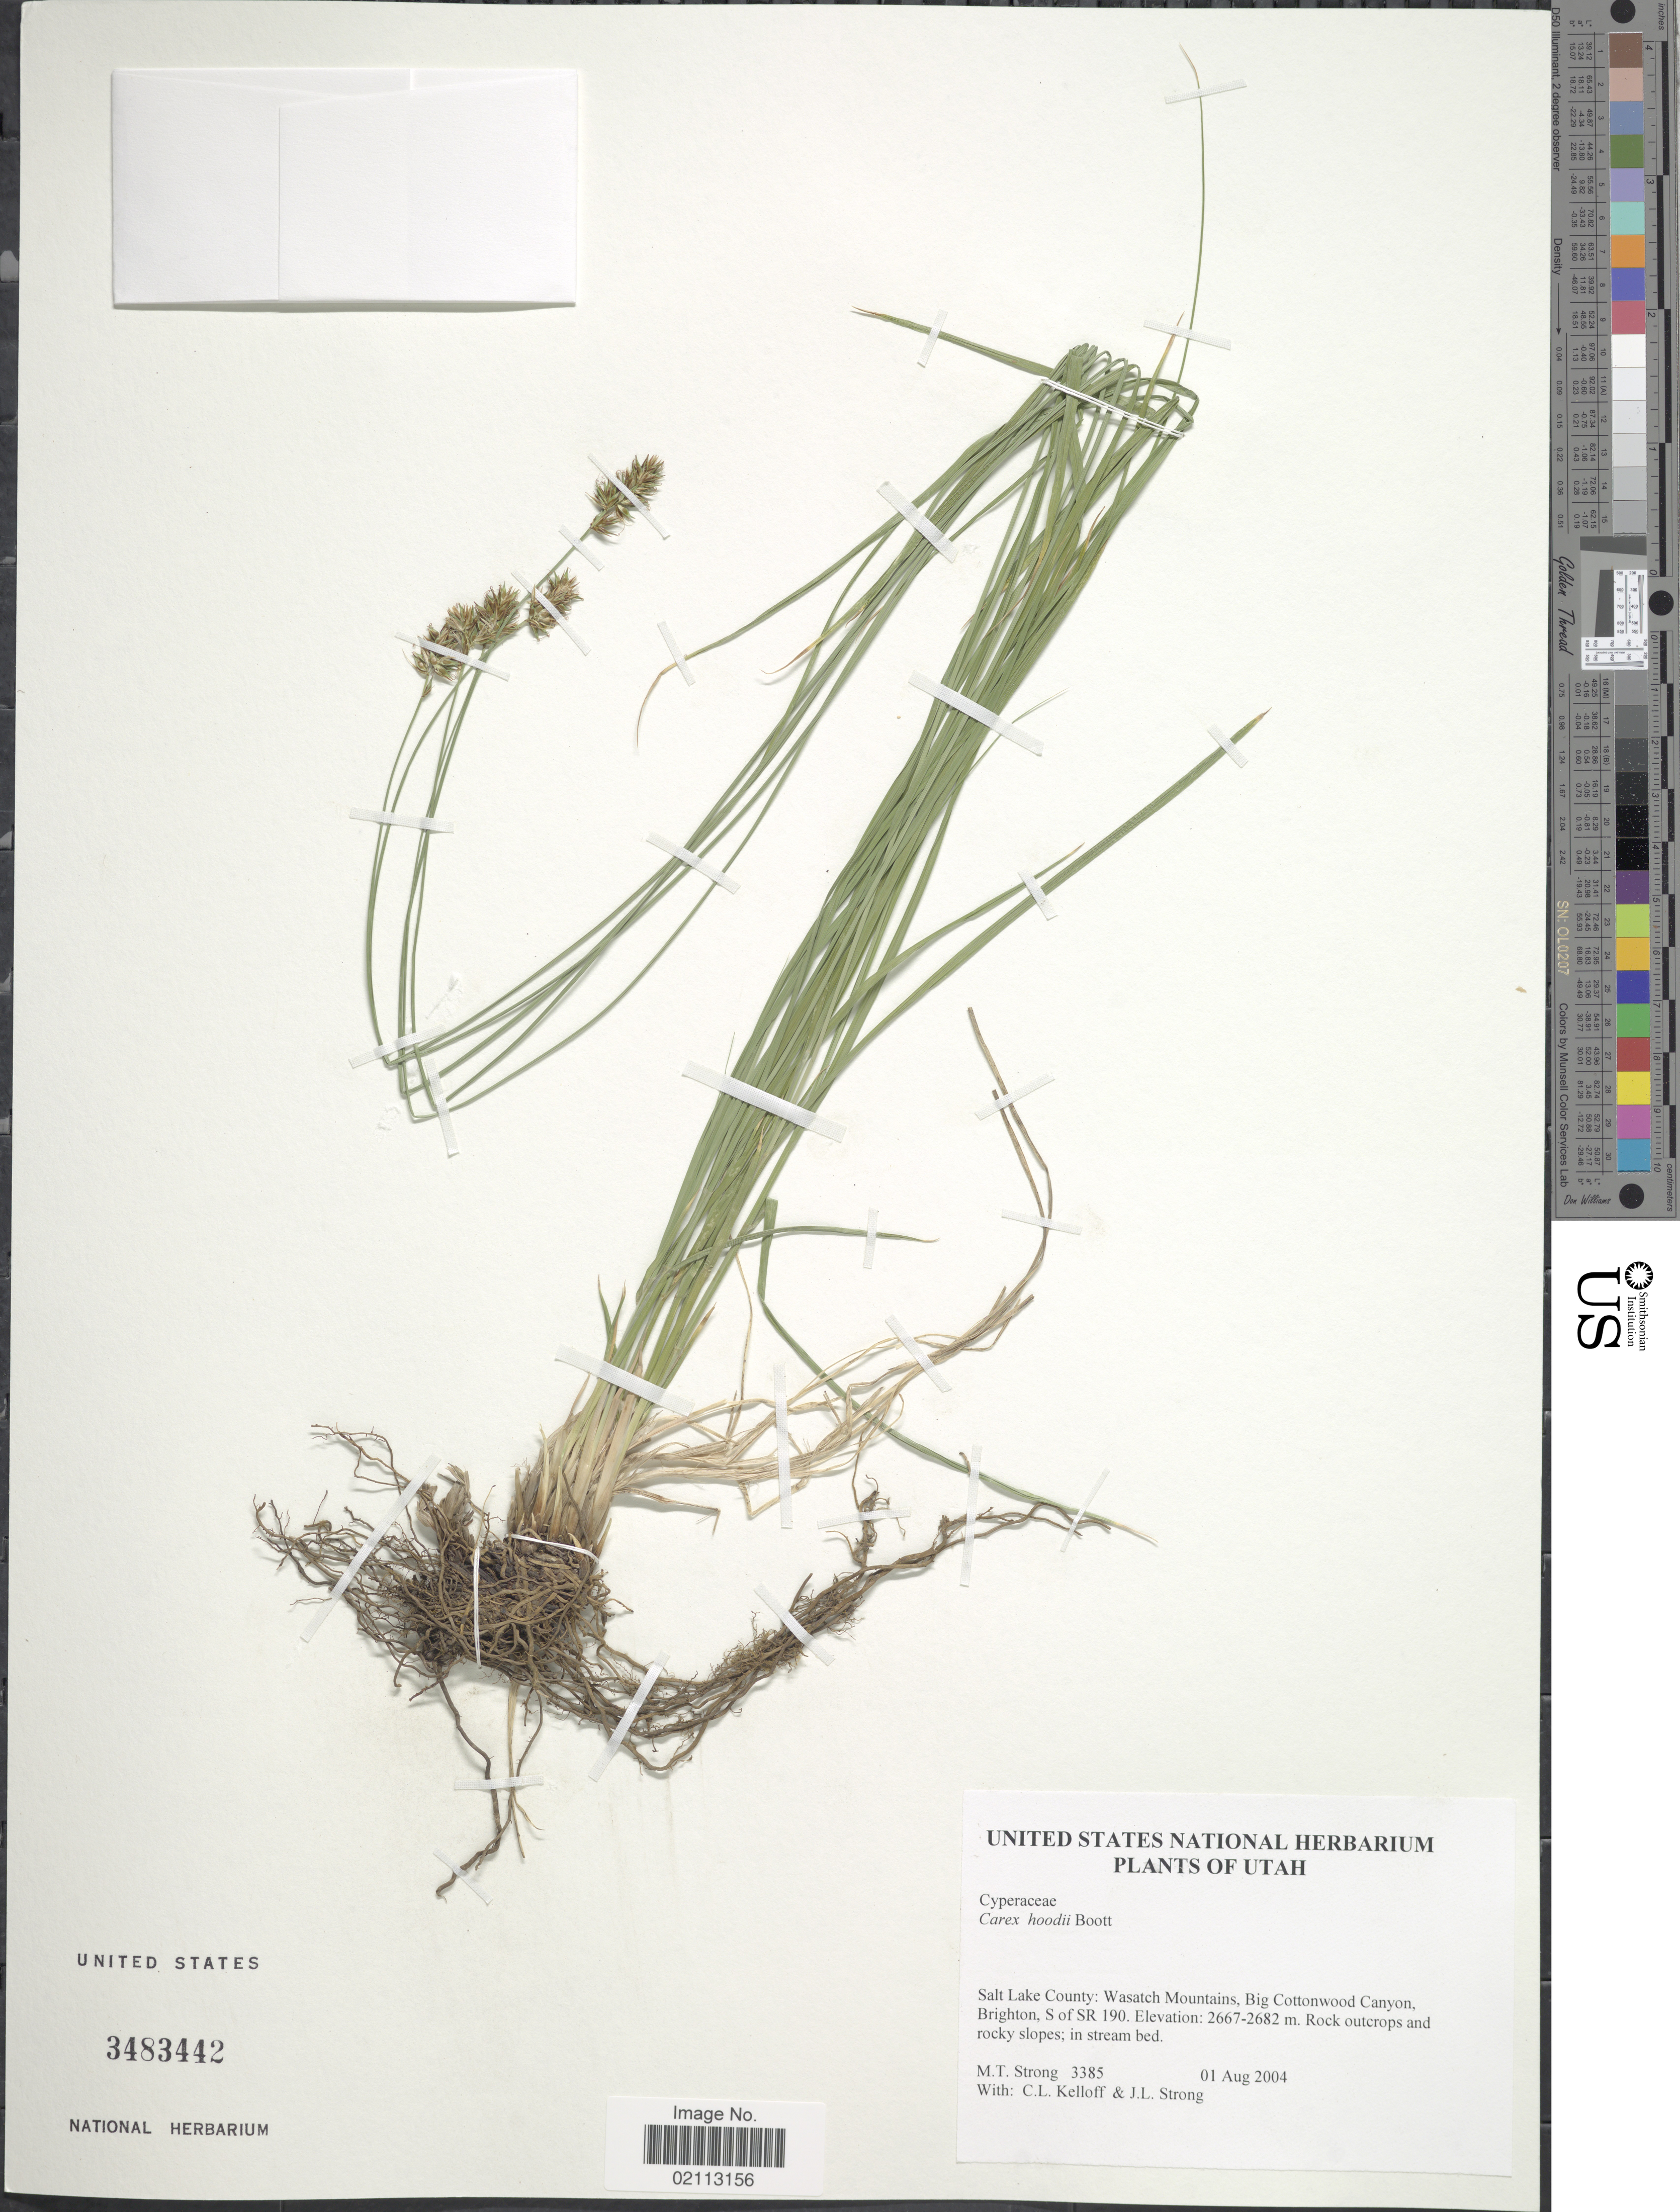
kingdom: Plantae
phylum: Tracheophyta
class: Liliopsida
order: Poales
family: Cyperaceae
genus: Carex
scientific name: Carex hoodii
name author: Boott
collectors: M. T. Strong, C. L. Kelloff & J. Strong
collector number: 3385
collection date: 2004-08-01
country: United States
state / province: Utah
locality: Salt Lake County: Wasatch Mountains, Big Cottonwood Canyon, Brighton, S of SR 190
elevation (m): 2667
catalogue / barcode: US 3483442